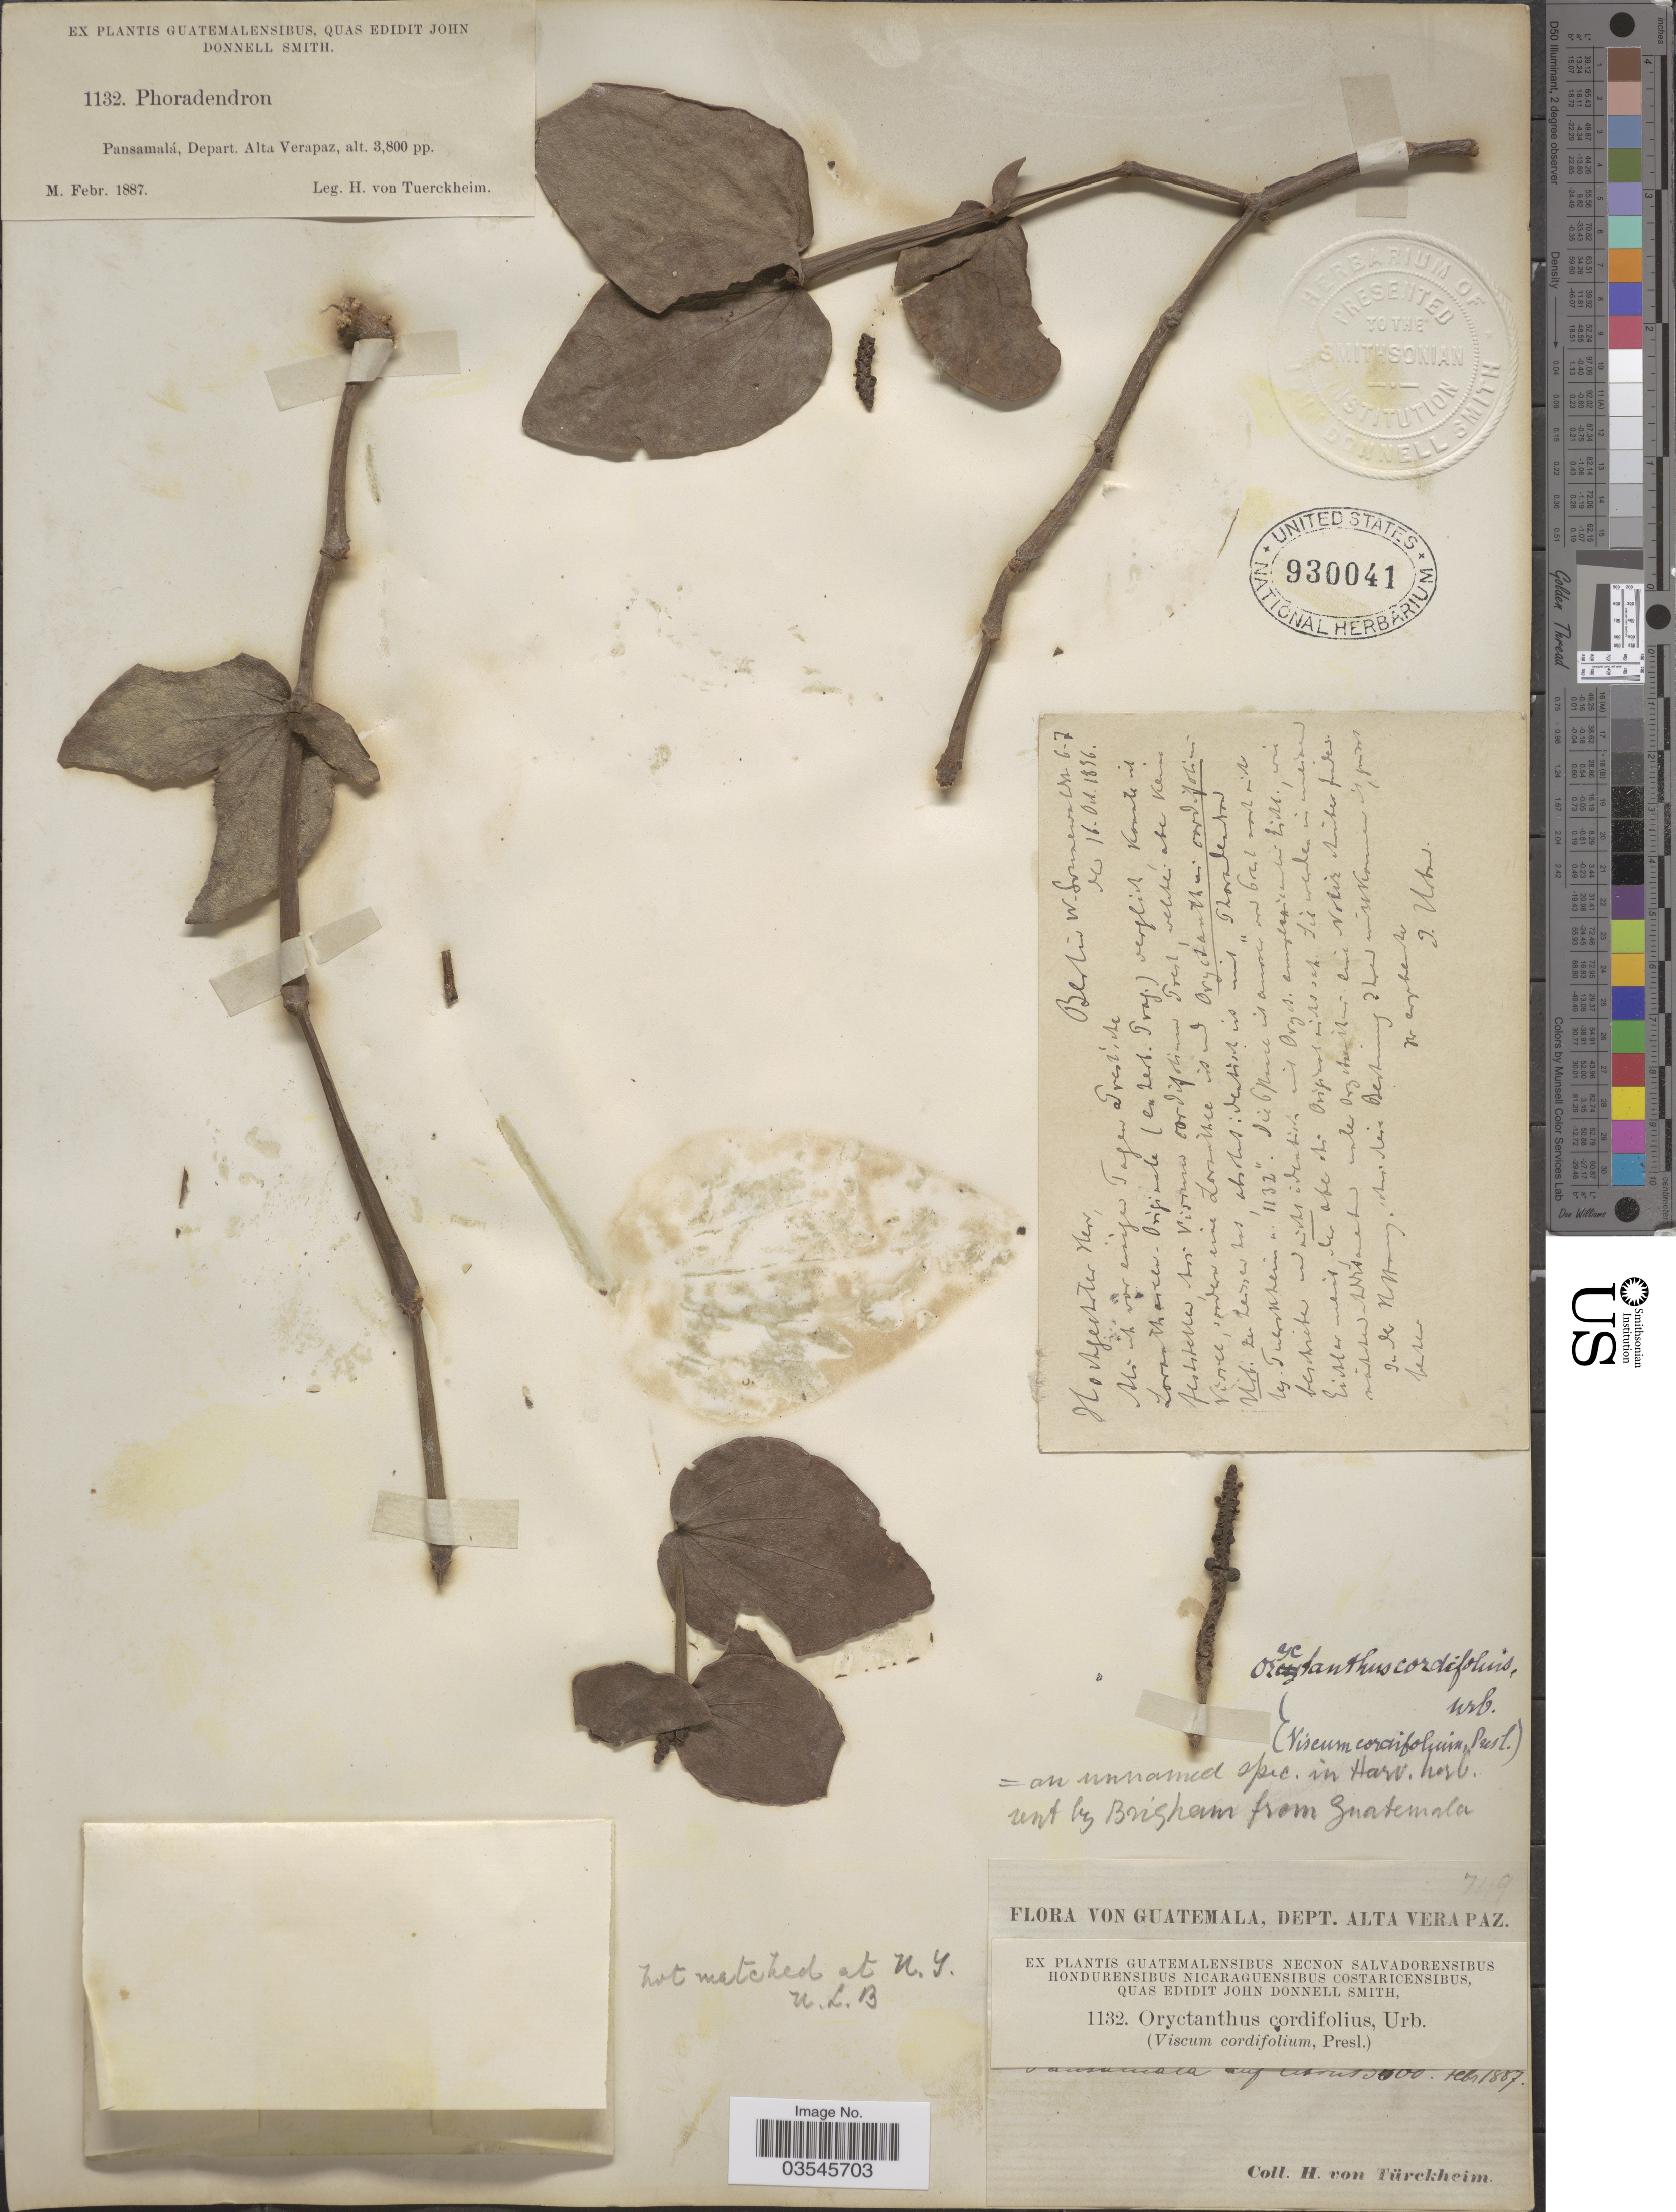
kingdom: Plantae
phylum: Tracheophyta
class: Magnoliopsida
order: Santalales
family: Loranthaceae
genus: Oryctanthus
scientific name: Oryctanthus cordifolius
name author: (C. Presl) Urb.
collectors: H. von Türckheim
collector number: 1132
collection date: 1887-02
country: Guatemala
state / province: Alta Verapaz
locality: Pansamalá, Depart. Alta Verapaz.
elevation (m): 1158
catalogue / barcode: US 930041